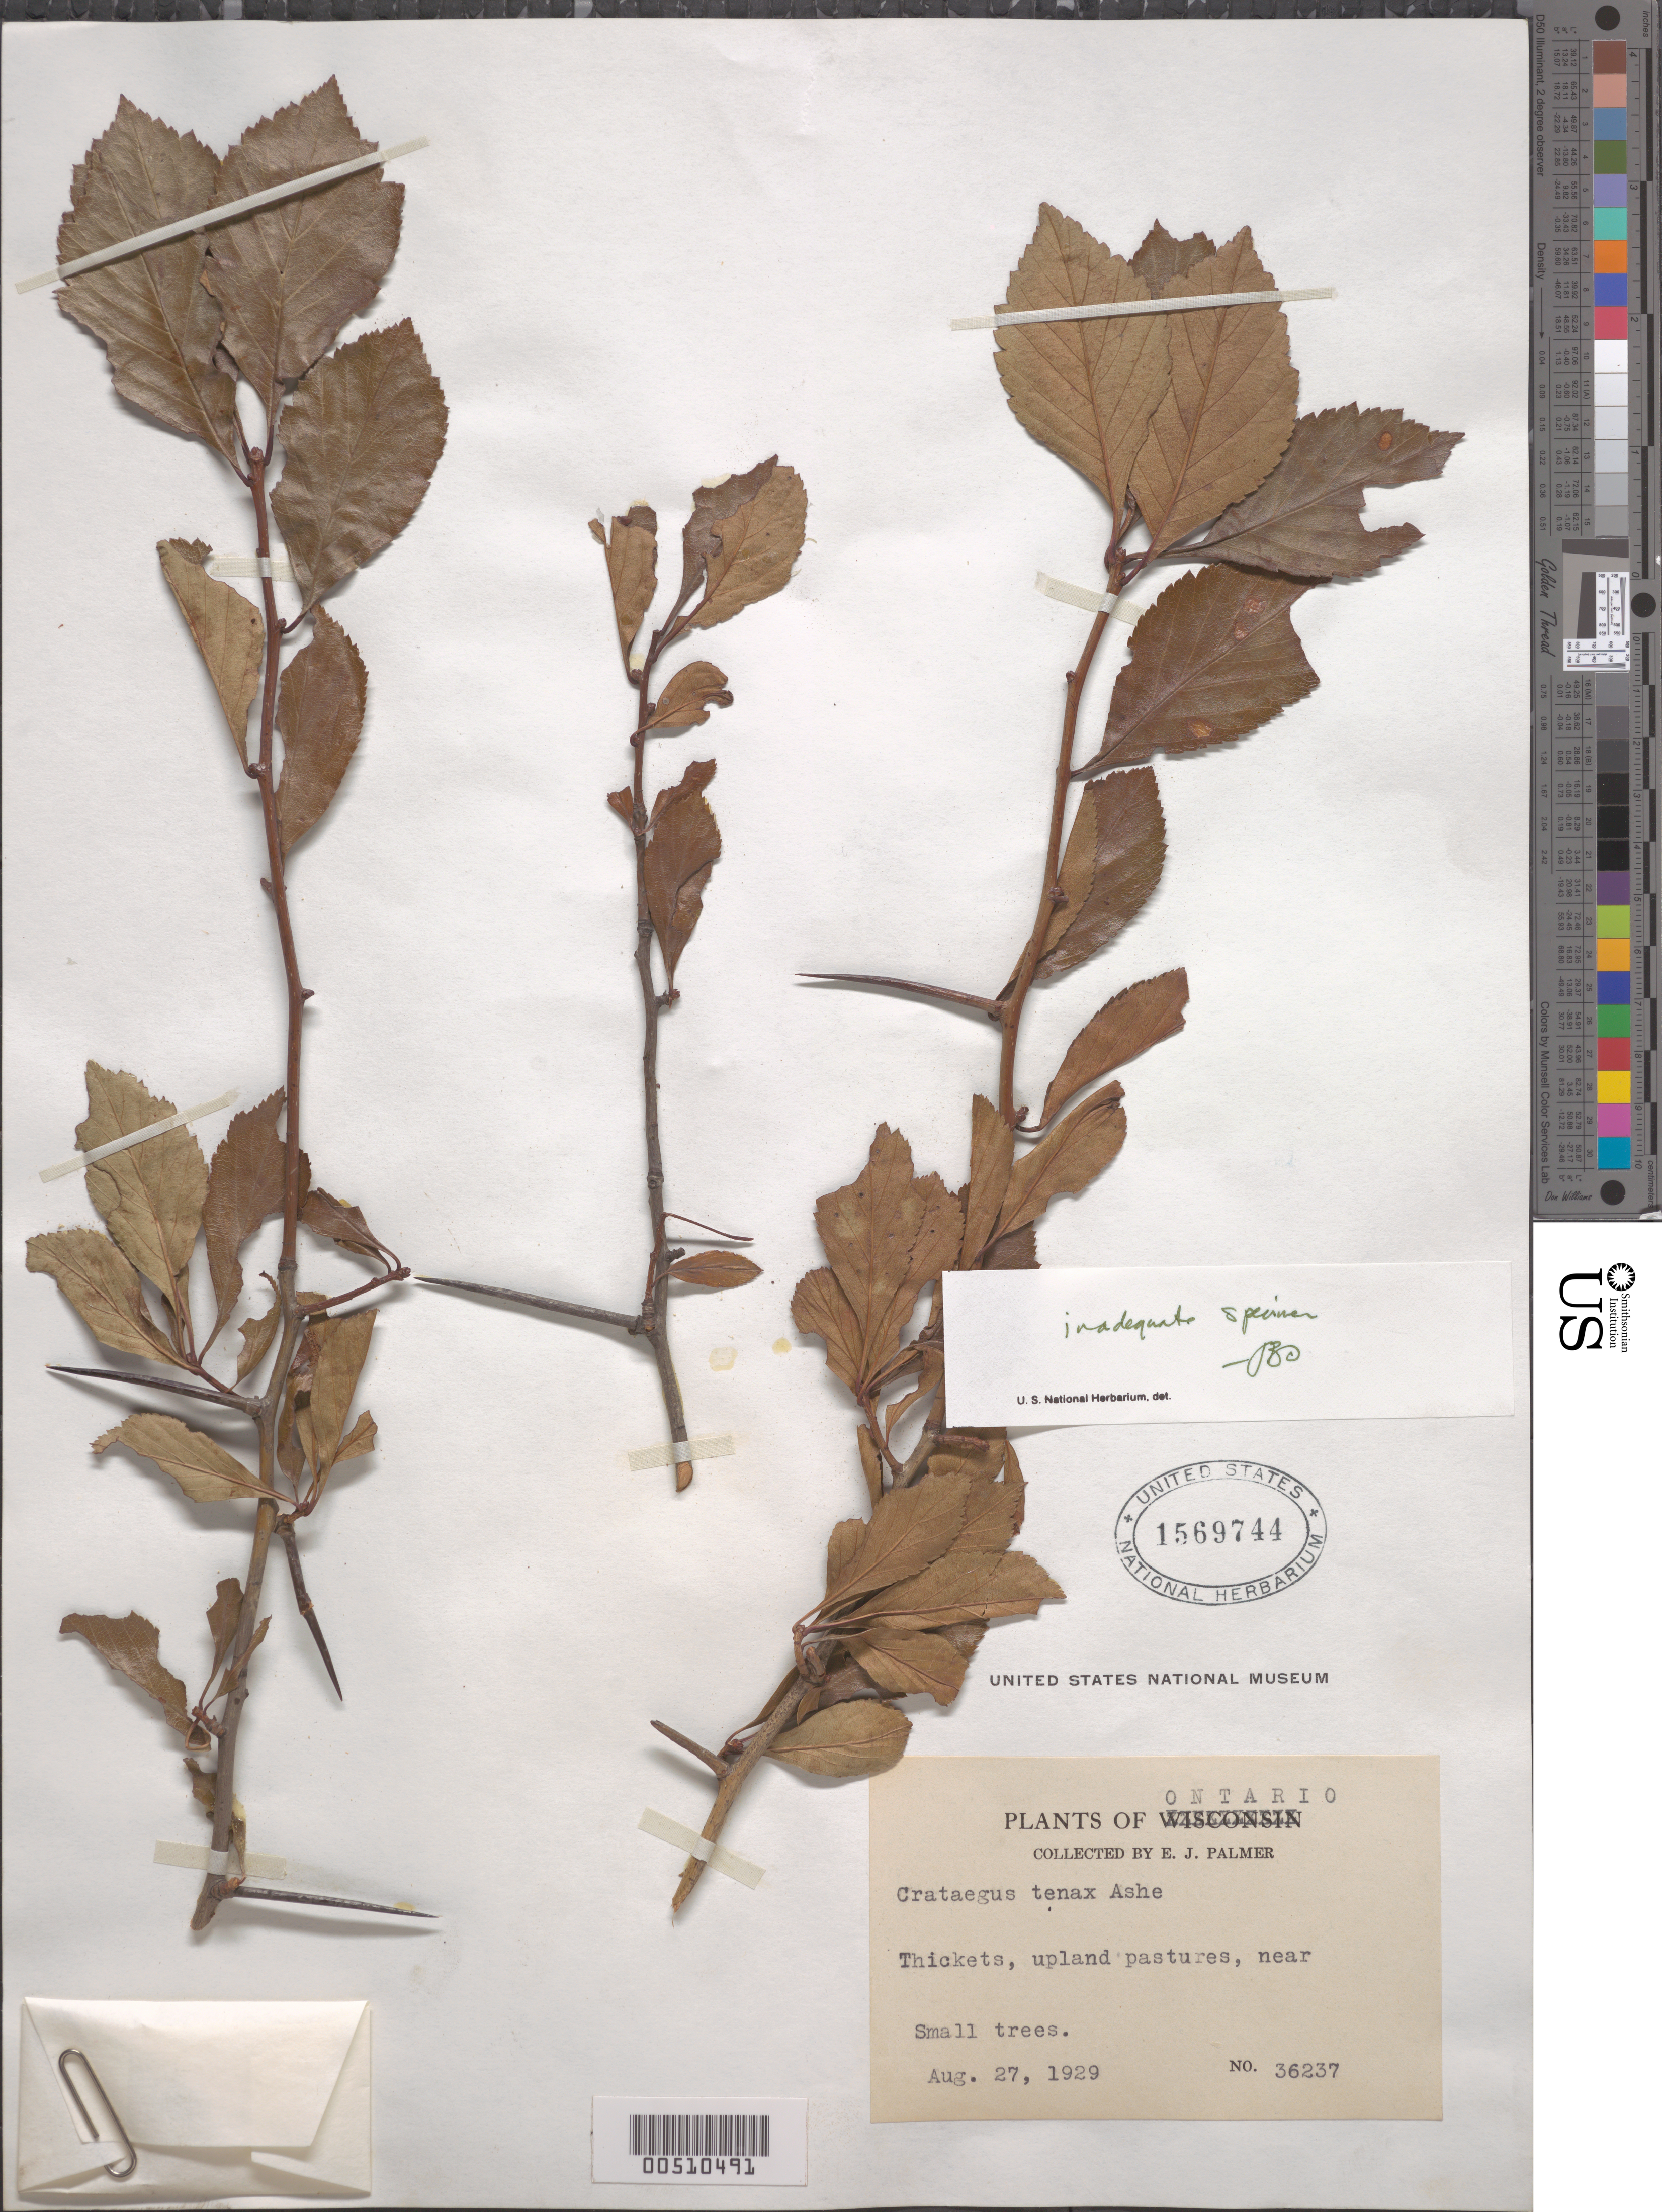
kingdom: Plantae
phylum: Tracheophyta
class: Magnoliopsida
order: Rosales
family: Rosaceae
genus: Crataegus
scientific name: Crataegus crus-galli var. exigua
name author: (Sarg.) Eggl.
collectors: E. J. Palmer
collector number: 36237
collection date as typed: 27 Aug 1929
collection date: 1929-08-27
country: Canada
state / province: Ontario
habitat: Thickets, upland pastures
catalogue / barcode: US 1569744